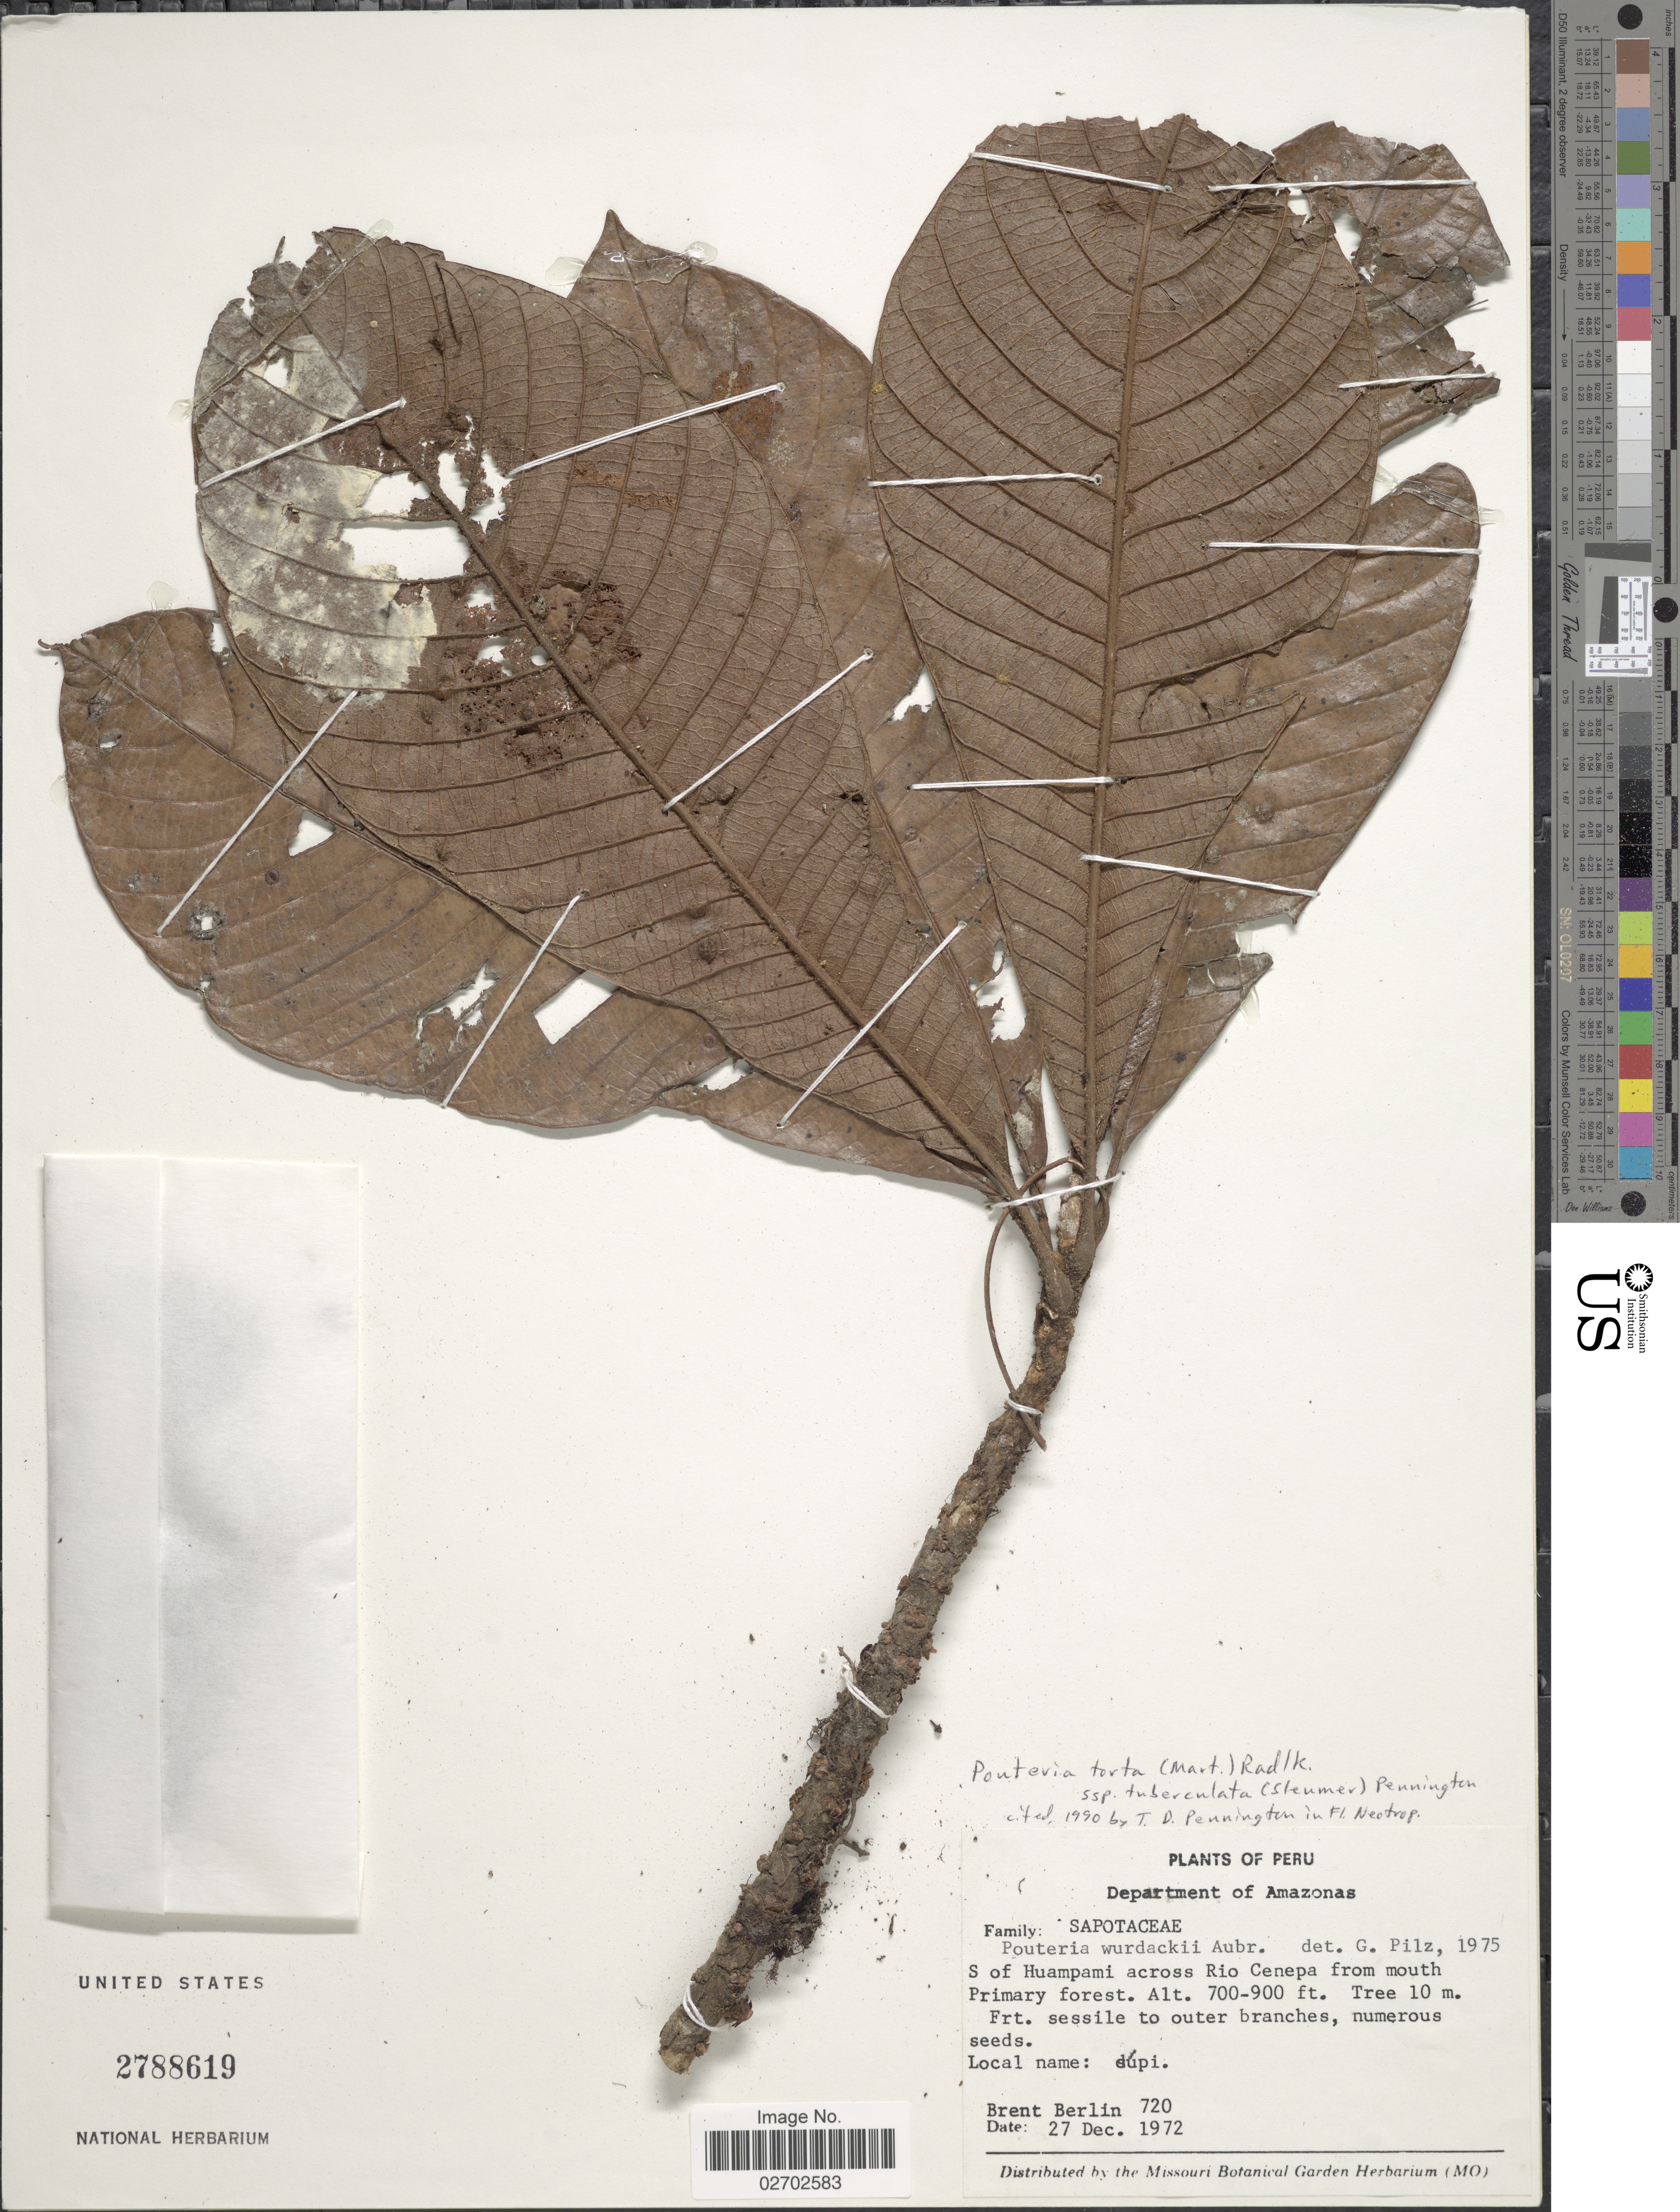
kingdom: Plantae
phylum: Tracheophyta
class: Magnoliopsida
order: Ericales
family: Sapotaceae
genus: Pouteria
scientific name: Pouteria torta subsp. tuberculata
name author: (Sleumer) T.D. Penn.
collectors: B. Berlin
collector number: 720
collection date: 1972-12-27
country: Peru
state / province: Amazonas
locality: S of Huampami across Rio Cenepa from mouth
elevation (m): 213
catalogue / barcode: US 2788619